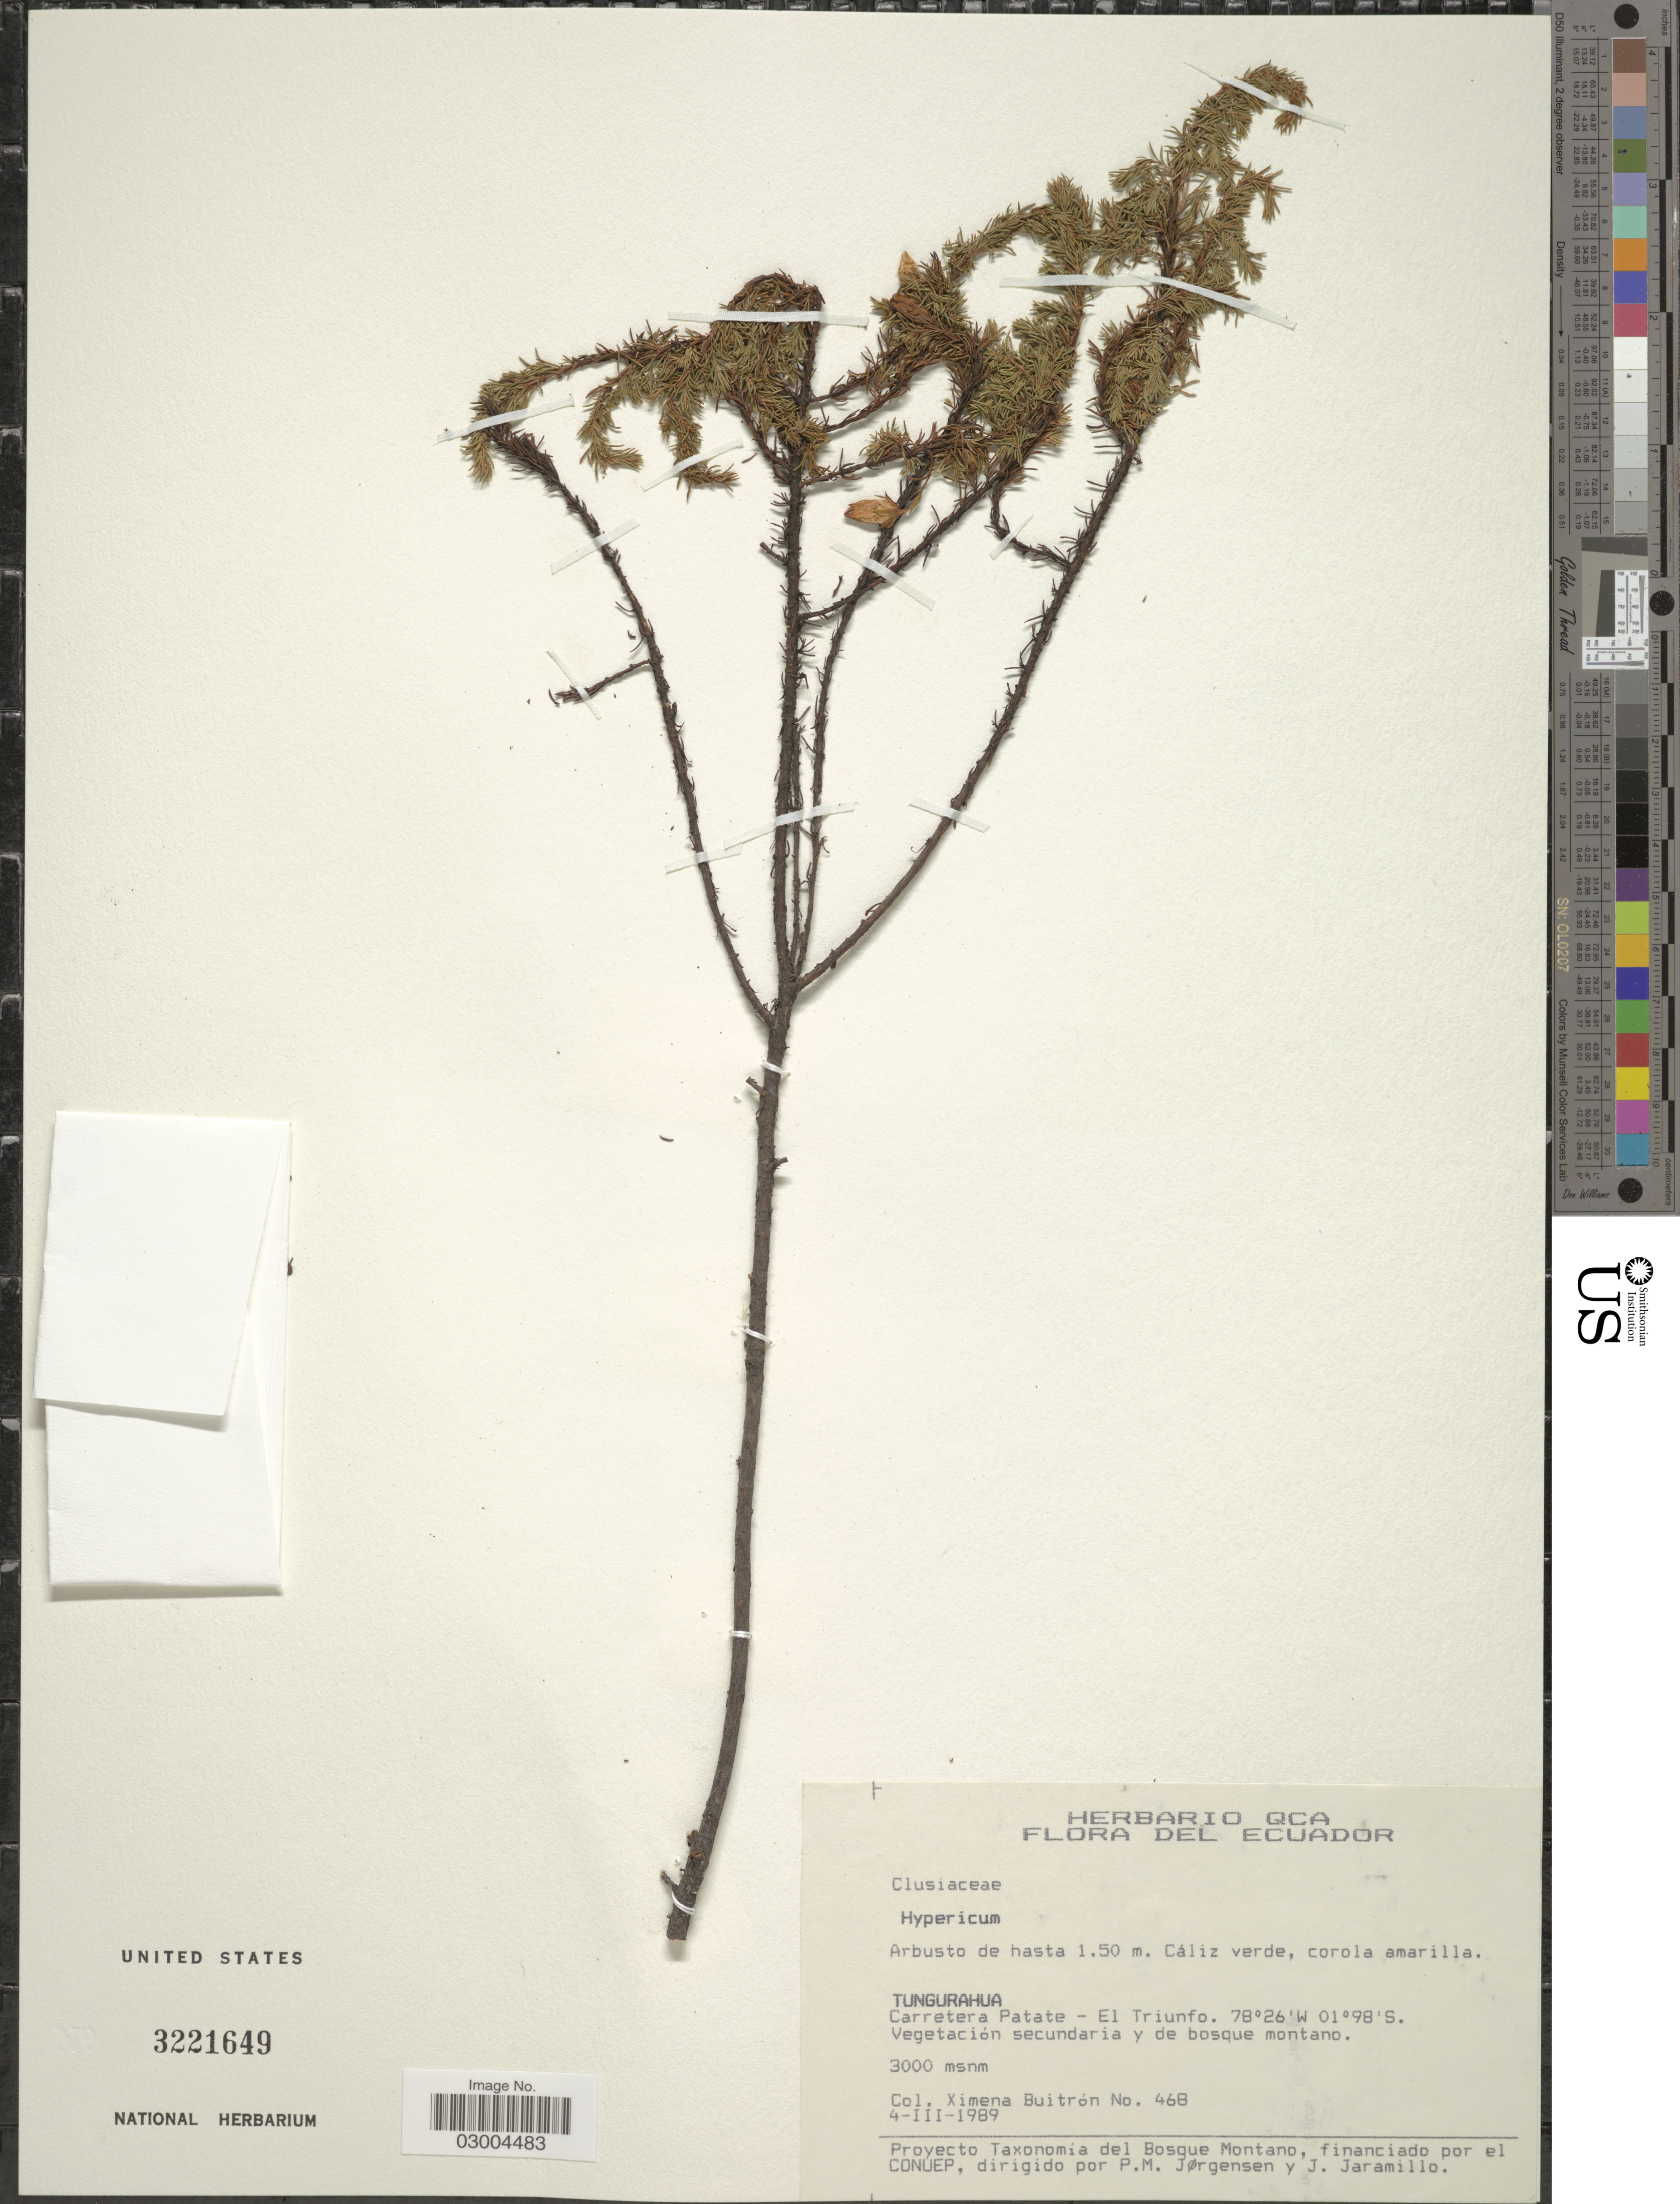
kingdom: Plantae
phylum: Tracheophyta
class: Magnoliopsida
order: Malpighiales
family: Hypericaceae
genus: Hypericum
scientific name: Hypericum sp.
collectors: X. Buitrón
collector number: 468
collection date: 1989-03-04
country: Ecuador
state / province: Tungurahua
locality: Carretera Patate - El Triunfo.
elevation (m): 3000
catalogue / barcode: US 3221649